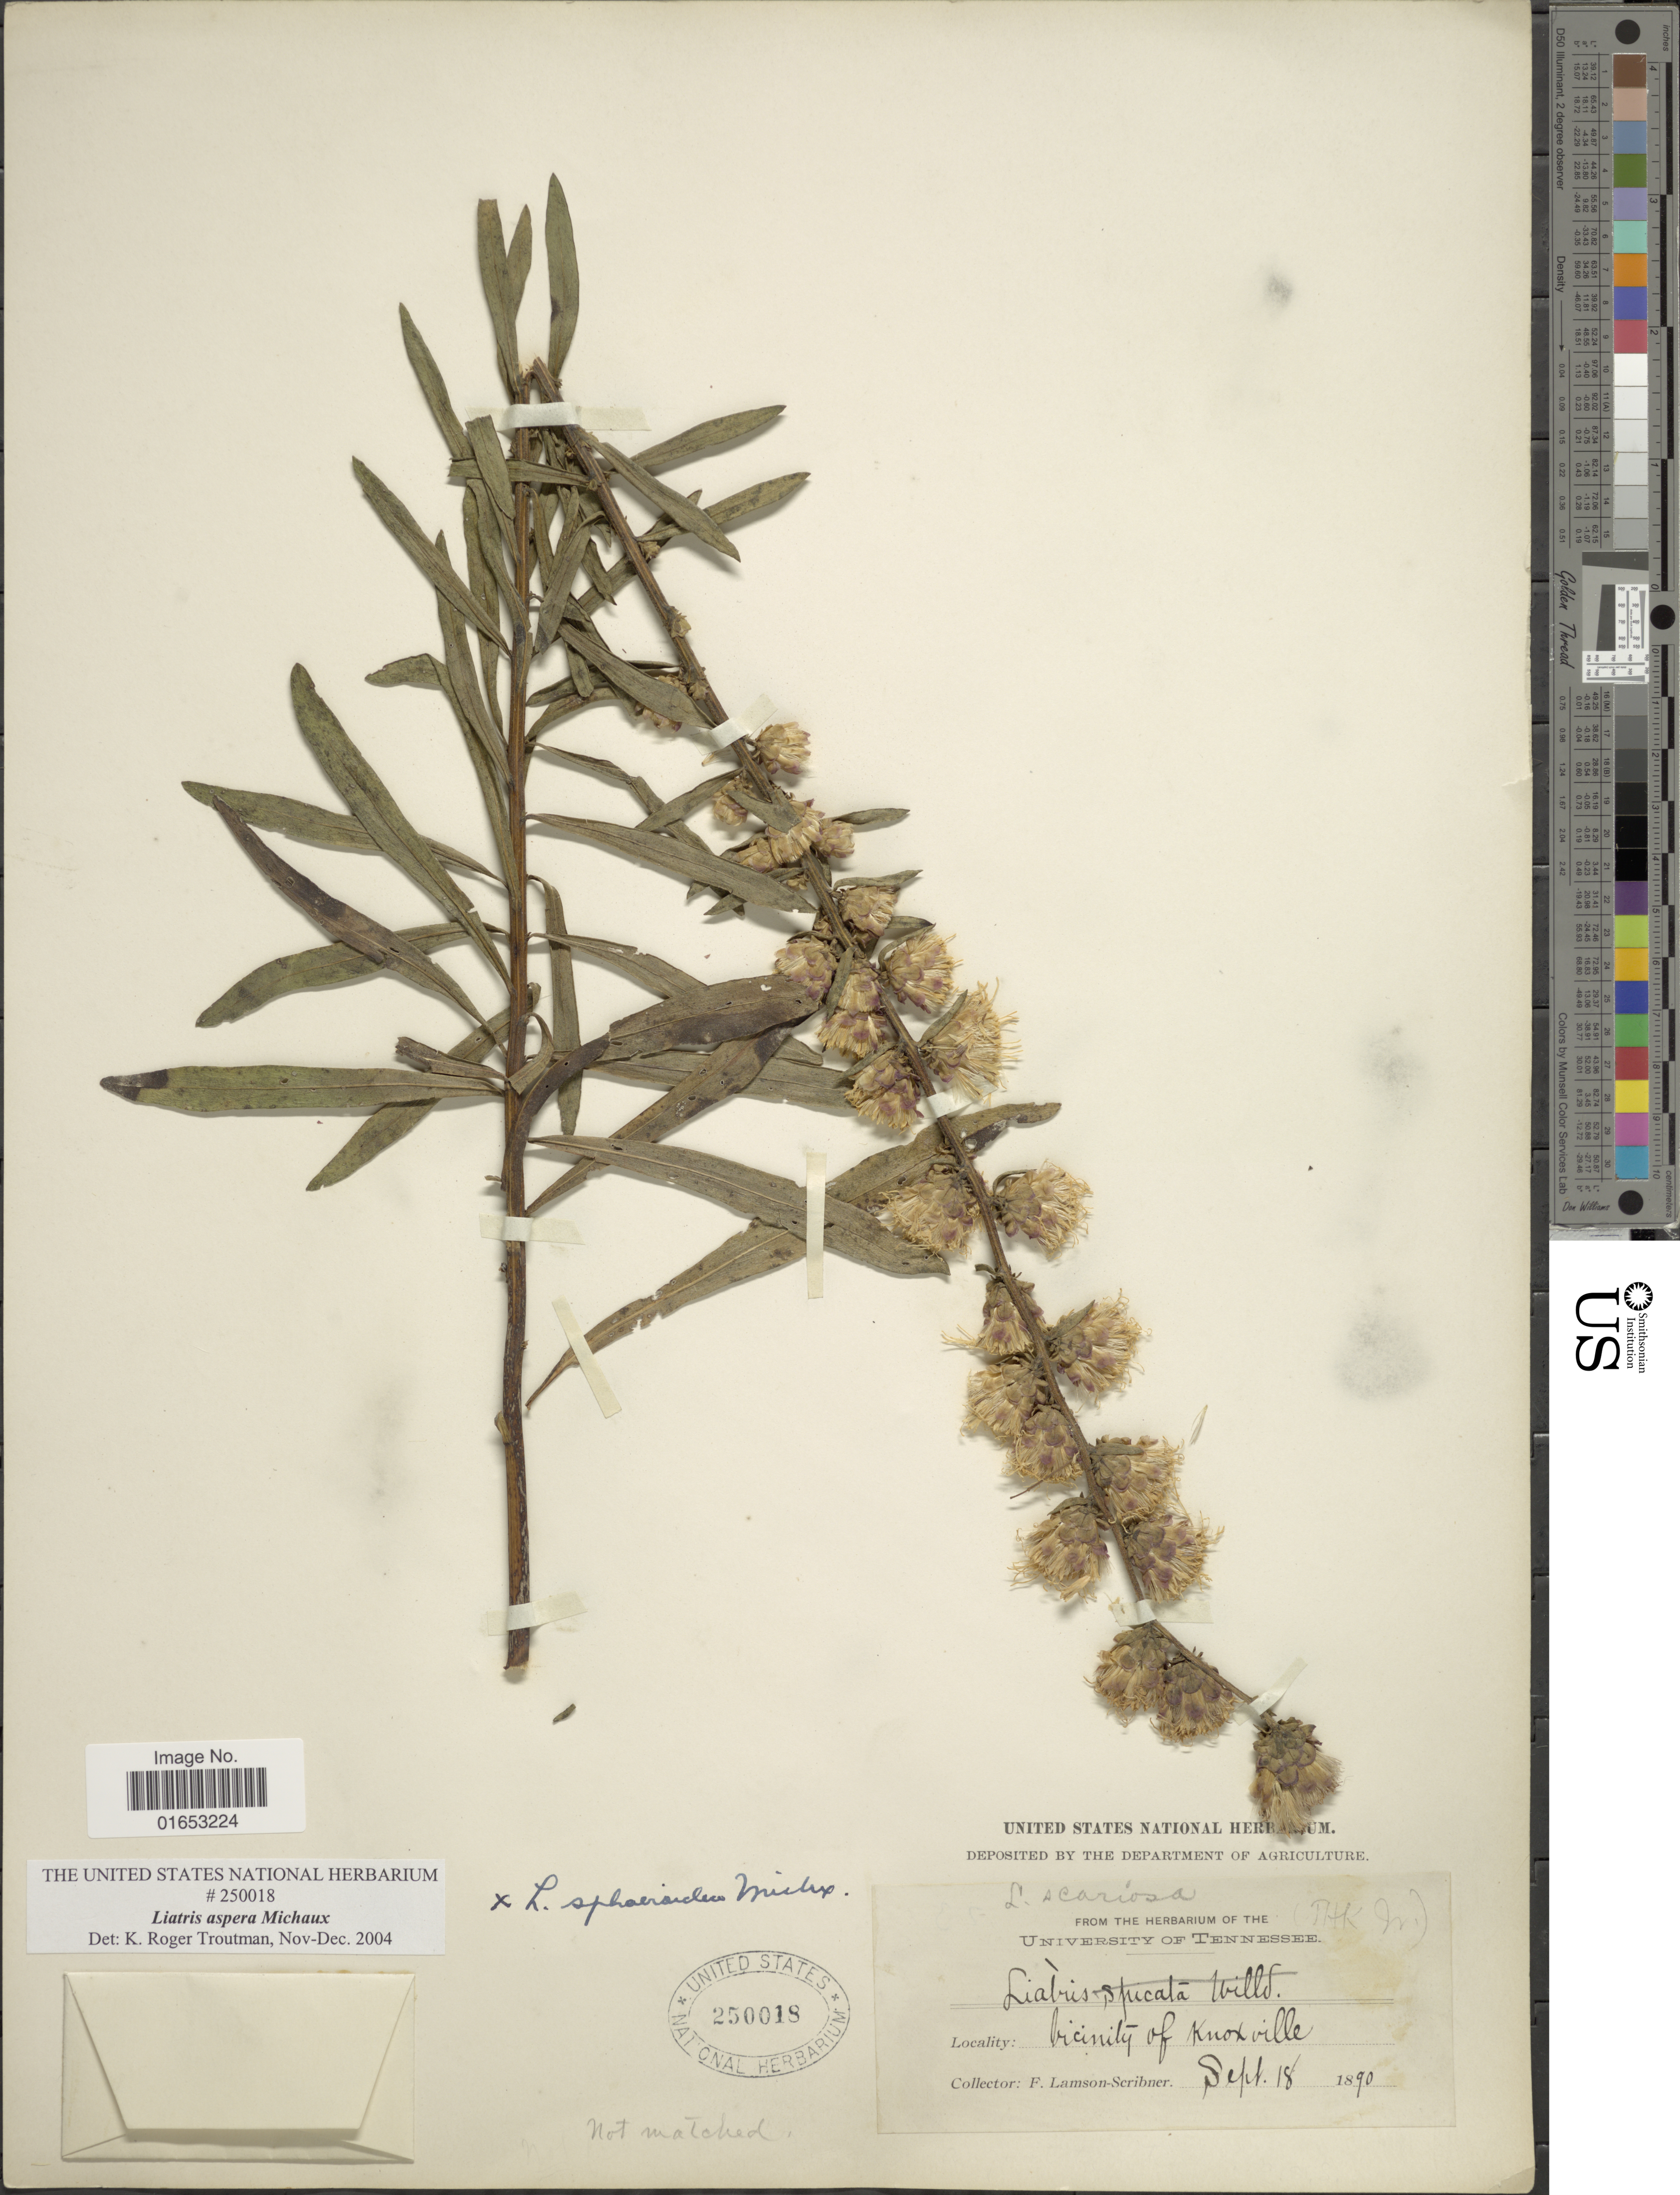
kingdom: Plantae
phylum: Tracheophyta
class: Magnoliopsida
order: Asterales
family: Asteraceae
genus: Liatris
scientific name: Liatris aspera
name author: Michx.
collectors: F. Lamson-Scribner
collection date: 1890-09-18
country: United States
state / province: Tennessee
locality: Vicinity of Knoxville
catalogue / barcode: US 250018